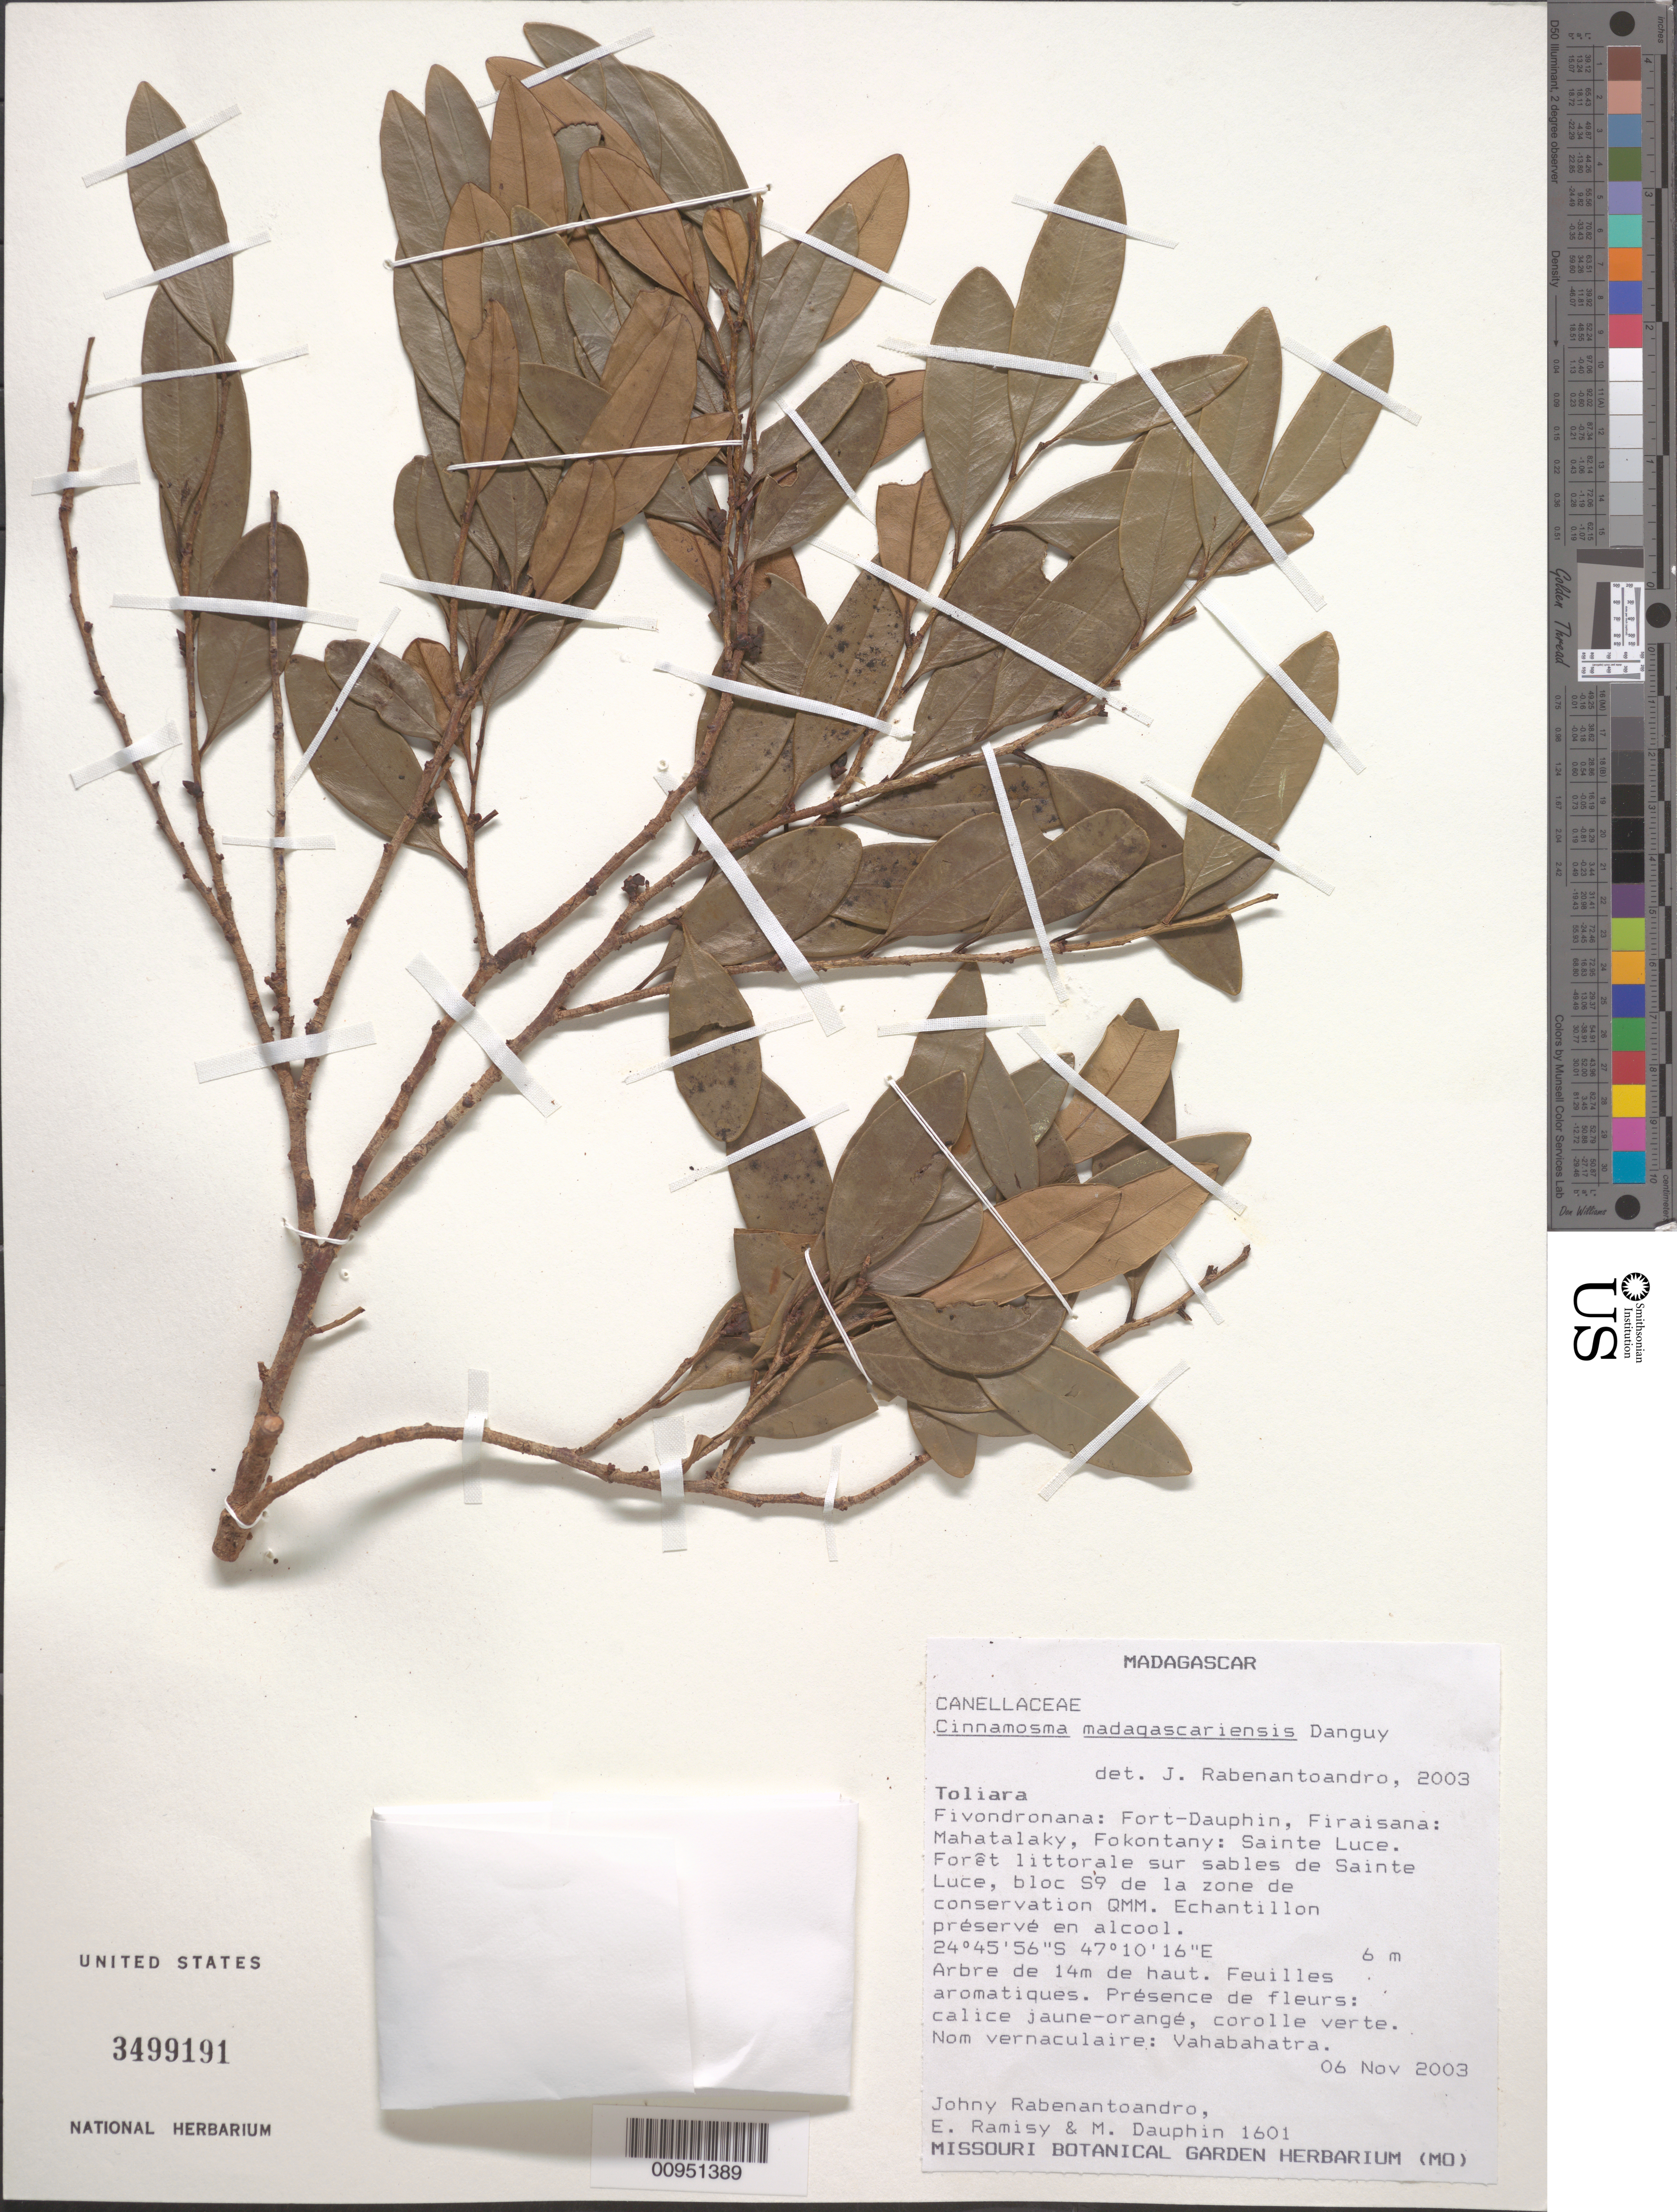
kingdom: Plantae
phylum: Tracheophyta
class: Magnoliopsida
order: Canellales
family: Canellaceae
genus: Cinnamosma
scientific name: Cinnamosma madagascariensis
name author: Danguy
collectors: J. Rabenantoandro, E. Ramisy & M. Dauphin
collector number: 1601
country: Madagascar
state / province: Anosy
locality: Fivondronana, Fort Dauphin, Firaisana, Mahatalaky, Fokontany, Sainte Luce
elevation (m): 6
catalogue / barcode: US 3499191